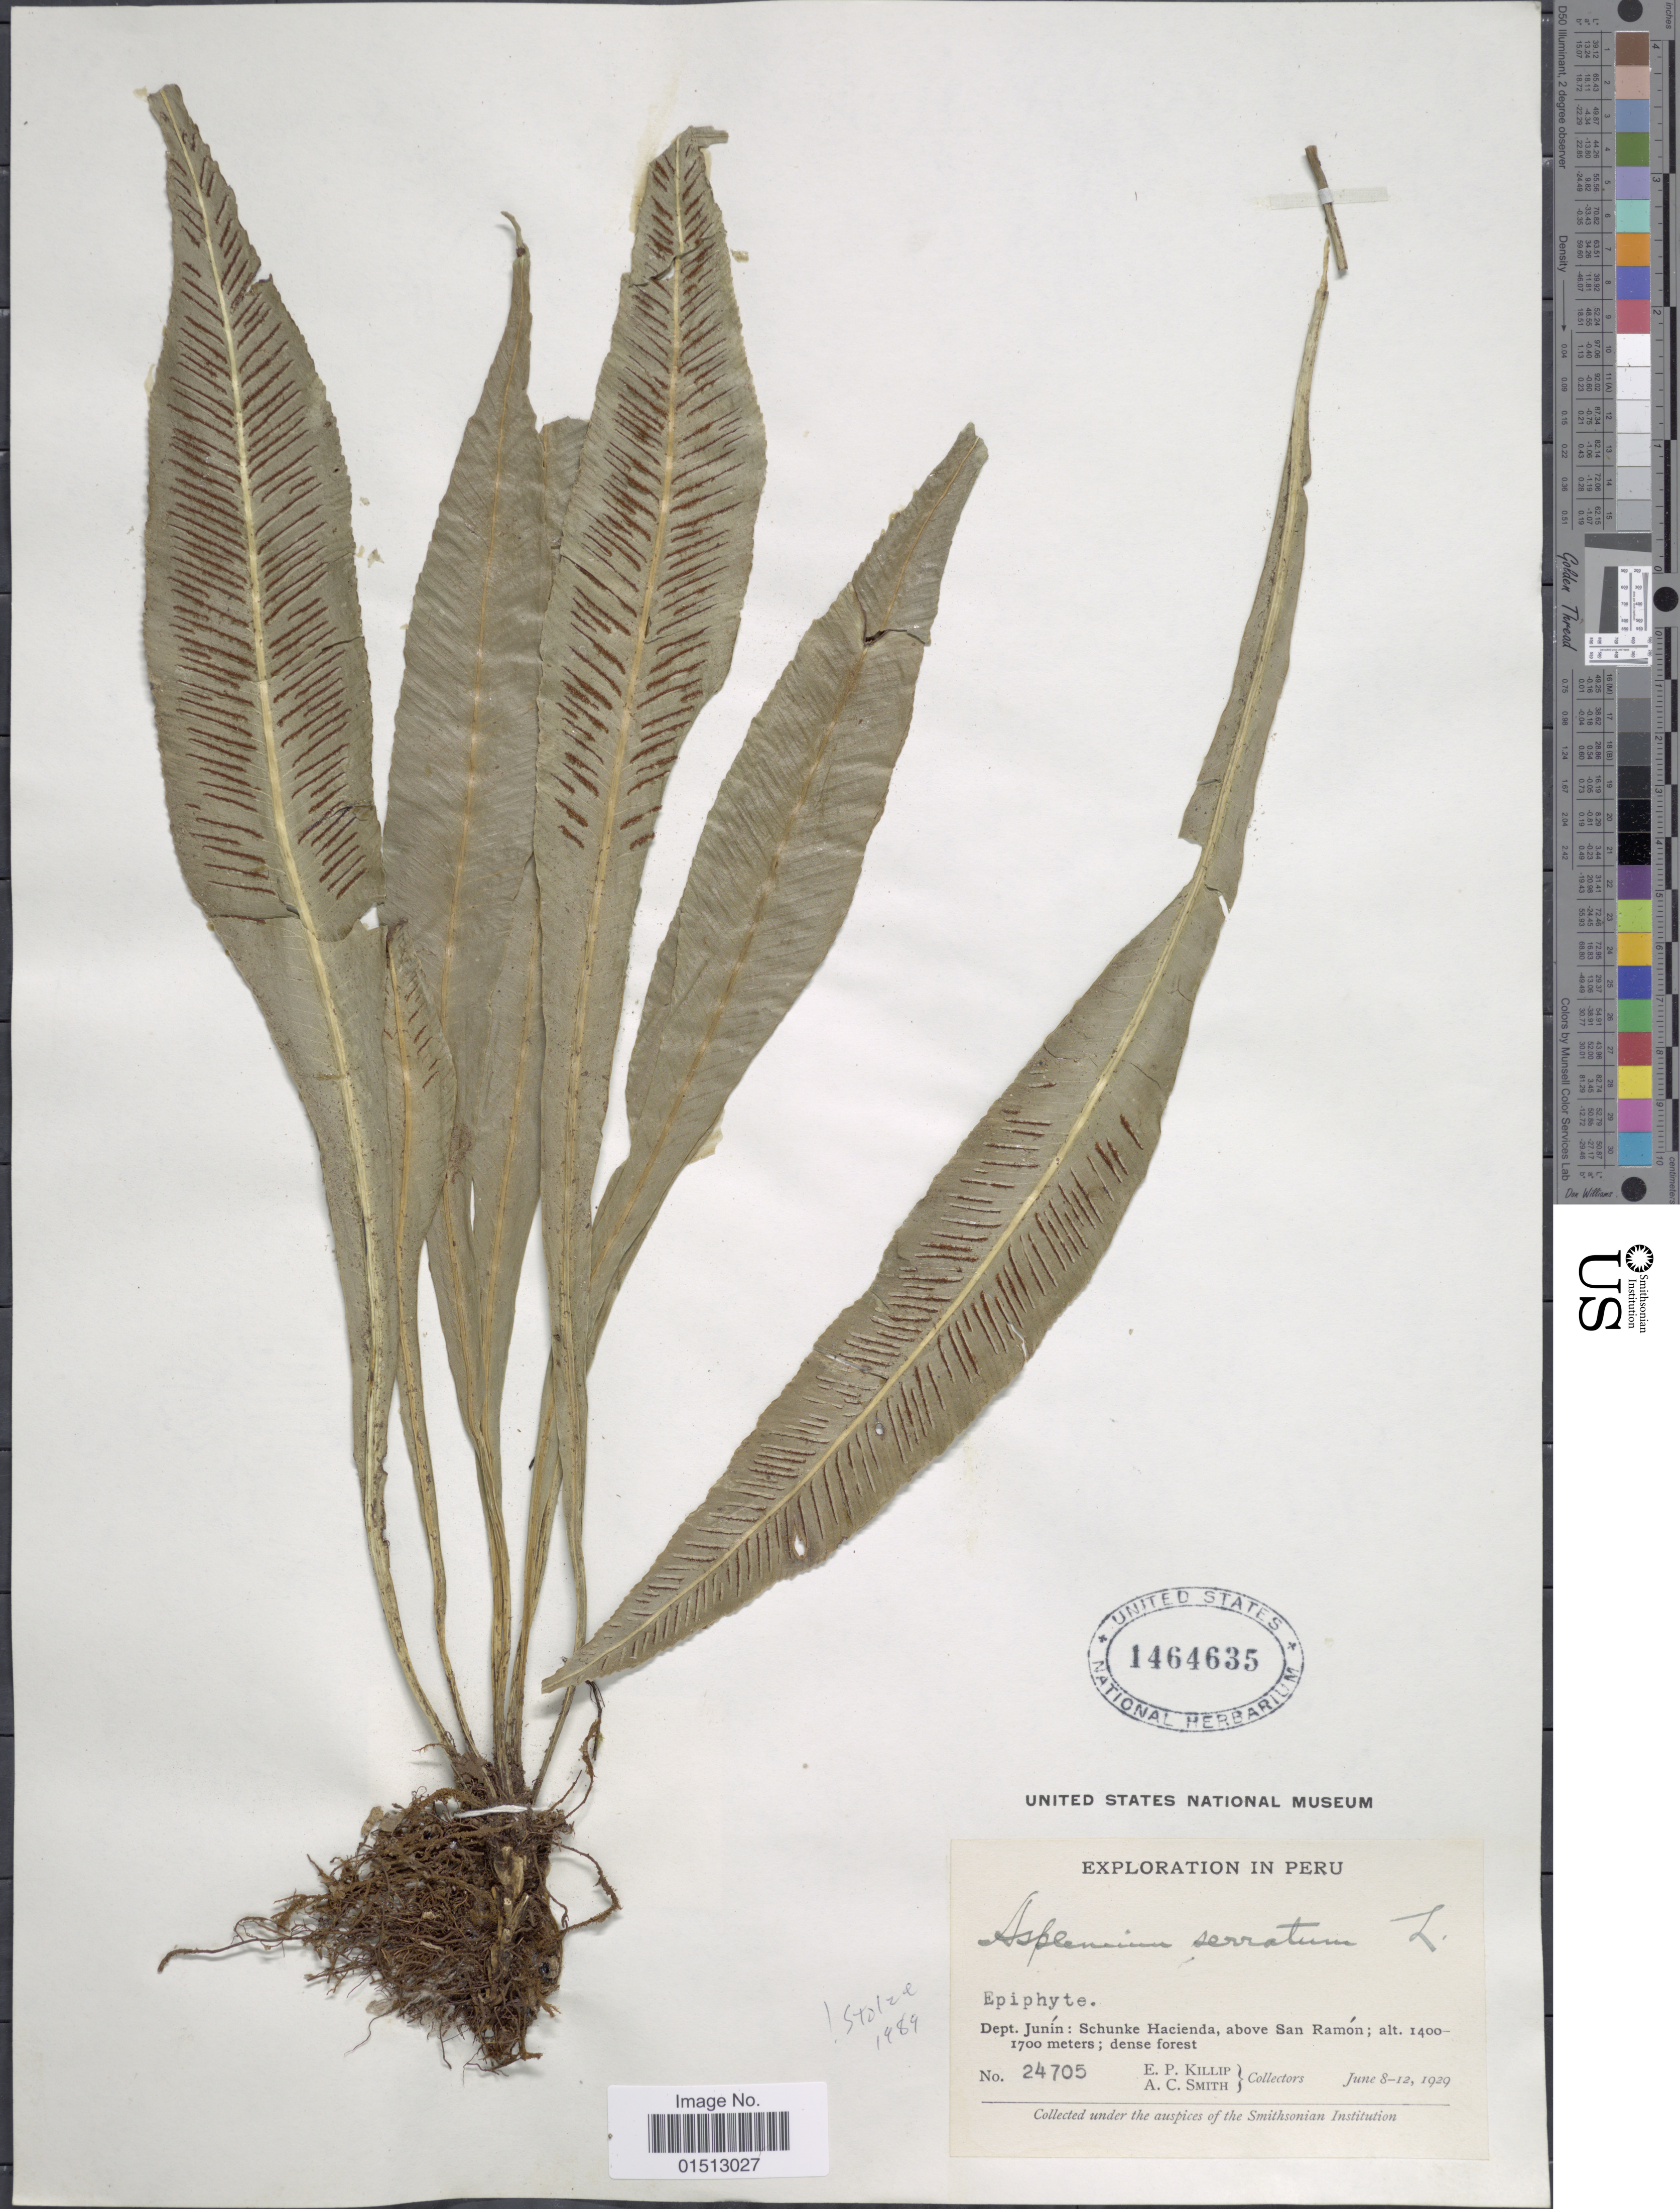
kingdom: Plantae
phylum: Tracheophyta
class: Polypodiopsida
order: Polypodiales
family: Aspleniaceae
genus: Asplenium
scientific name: Asplenium serratum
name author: L.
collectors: E. P. Killip & A. C. Smith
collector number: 24705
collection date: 1929-06-08/1929-06-12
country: Peru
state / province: Junín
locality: Dept. Junin: Schunke Hacienda, above San Ramon.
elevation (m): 1400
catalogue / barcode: US 1464635